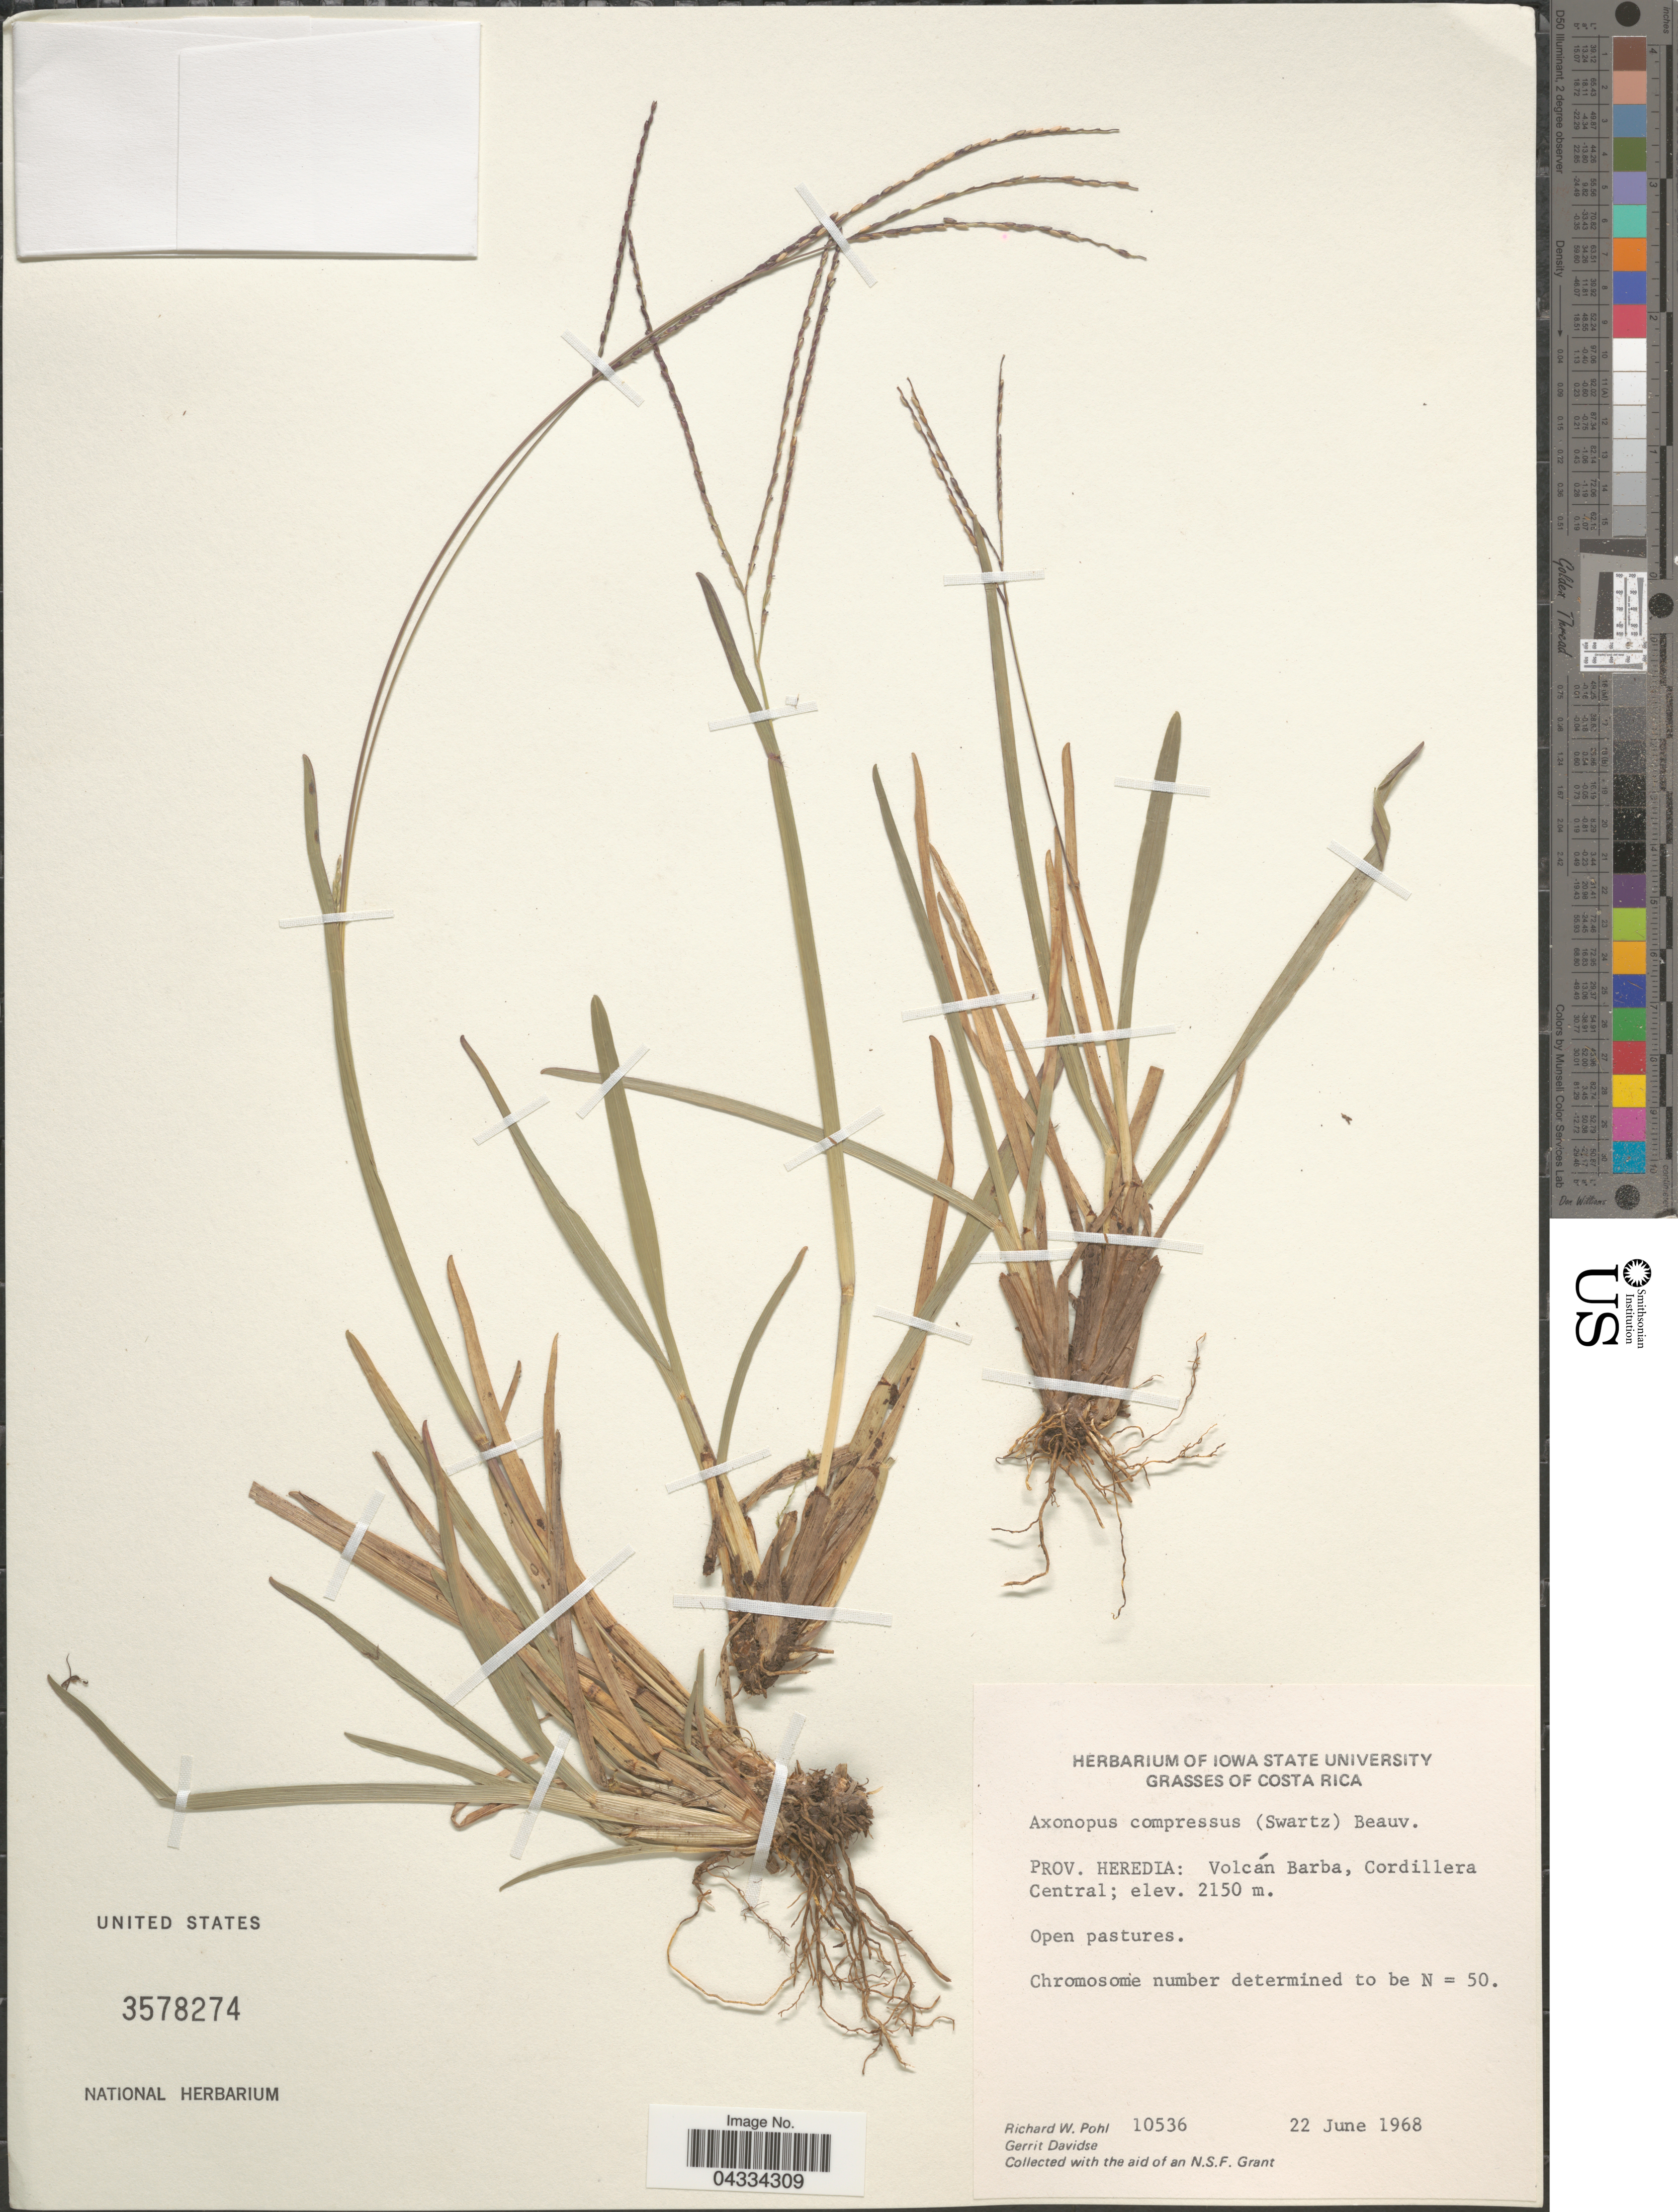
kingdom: Plantae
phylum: Tracheophyta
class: Liliopsida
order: Poales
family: Poaceae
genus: Axonopus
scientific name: Axonopus compressus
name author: (Sw.) P. Beauv.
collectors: R. W. Pohl & G. Davidse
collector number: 10536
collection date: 1968-06-22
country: Costa Rica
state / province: Heredia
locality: Volcán Barba, Cordillera Central.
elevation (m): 2150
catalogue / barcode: US 3578274